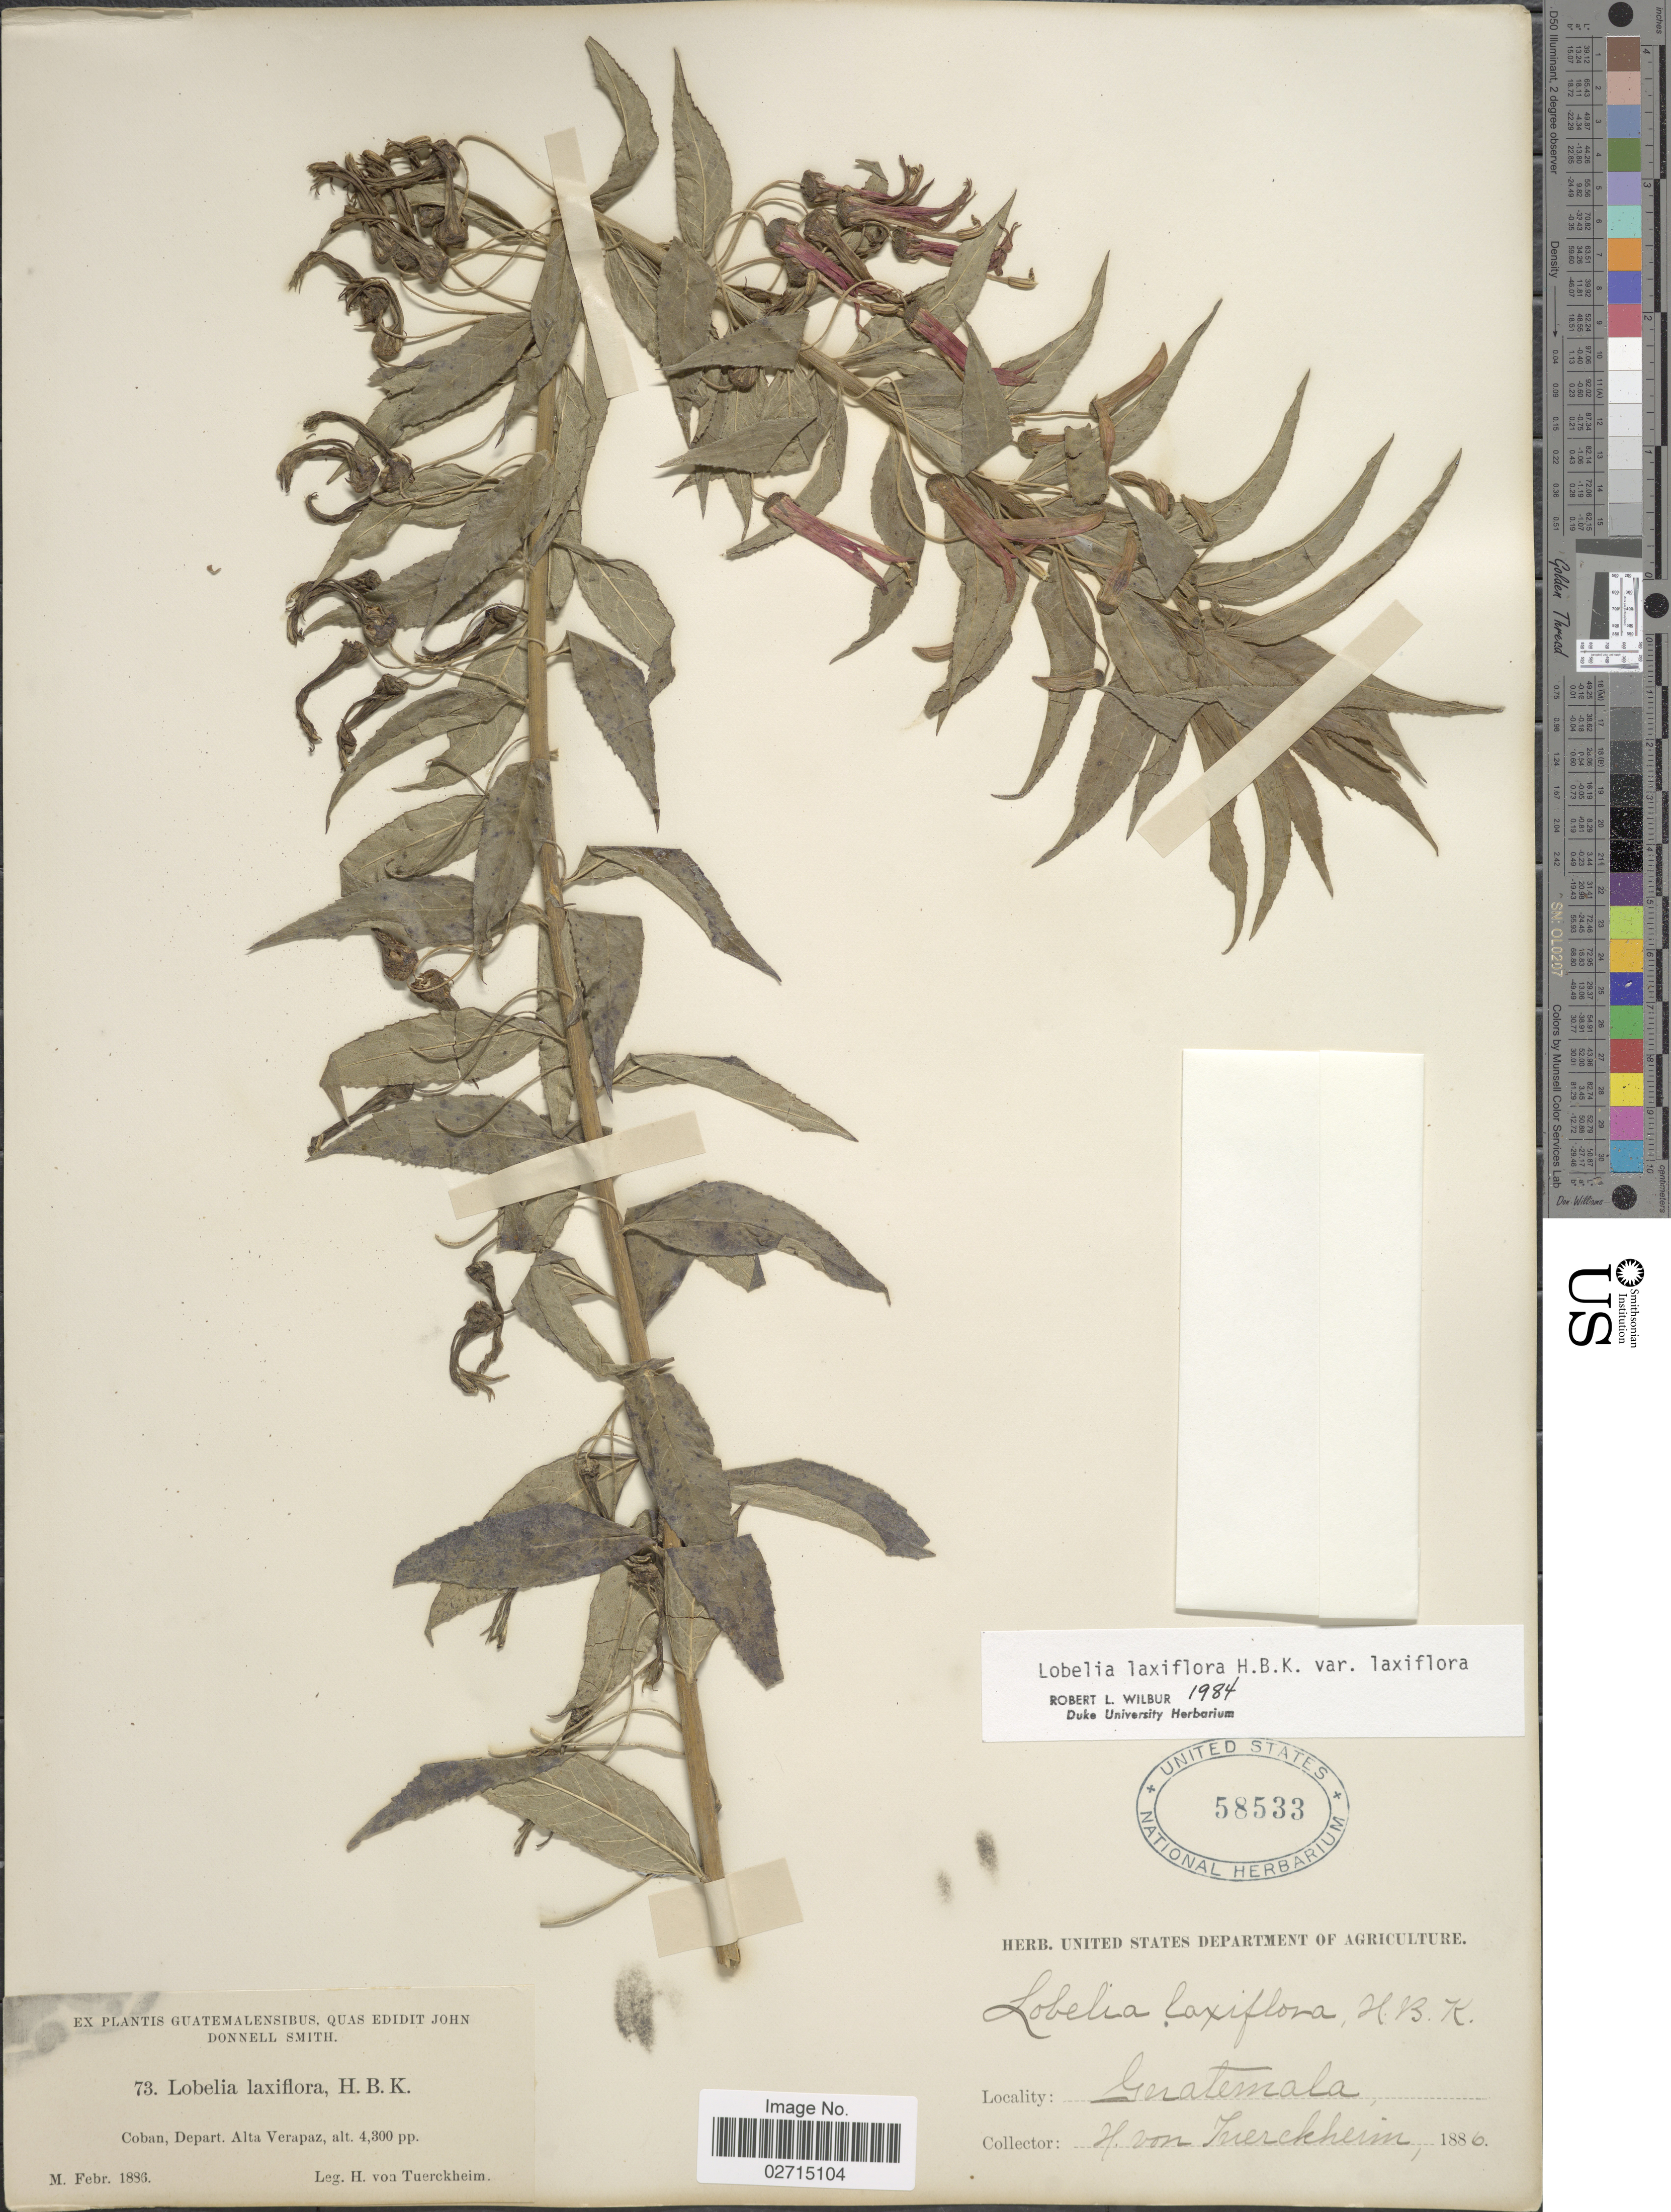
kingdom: Plantae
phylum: Tracheophyta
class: Magnoliopsida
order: Asterales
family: Campanulaceae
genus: Lobelia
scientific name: Lobelia laxiflora subsp. laxiflora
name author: Kunth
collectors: H. von Türckheim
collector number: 73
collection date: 1886-02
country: Guatemala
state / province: Alta Verapaz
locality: Coban, Depart. Alta Verapaz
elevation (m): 1311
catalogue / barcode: US 58533